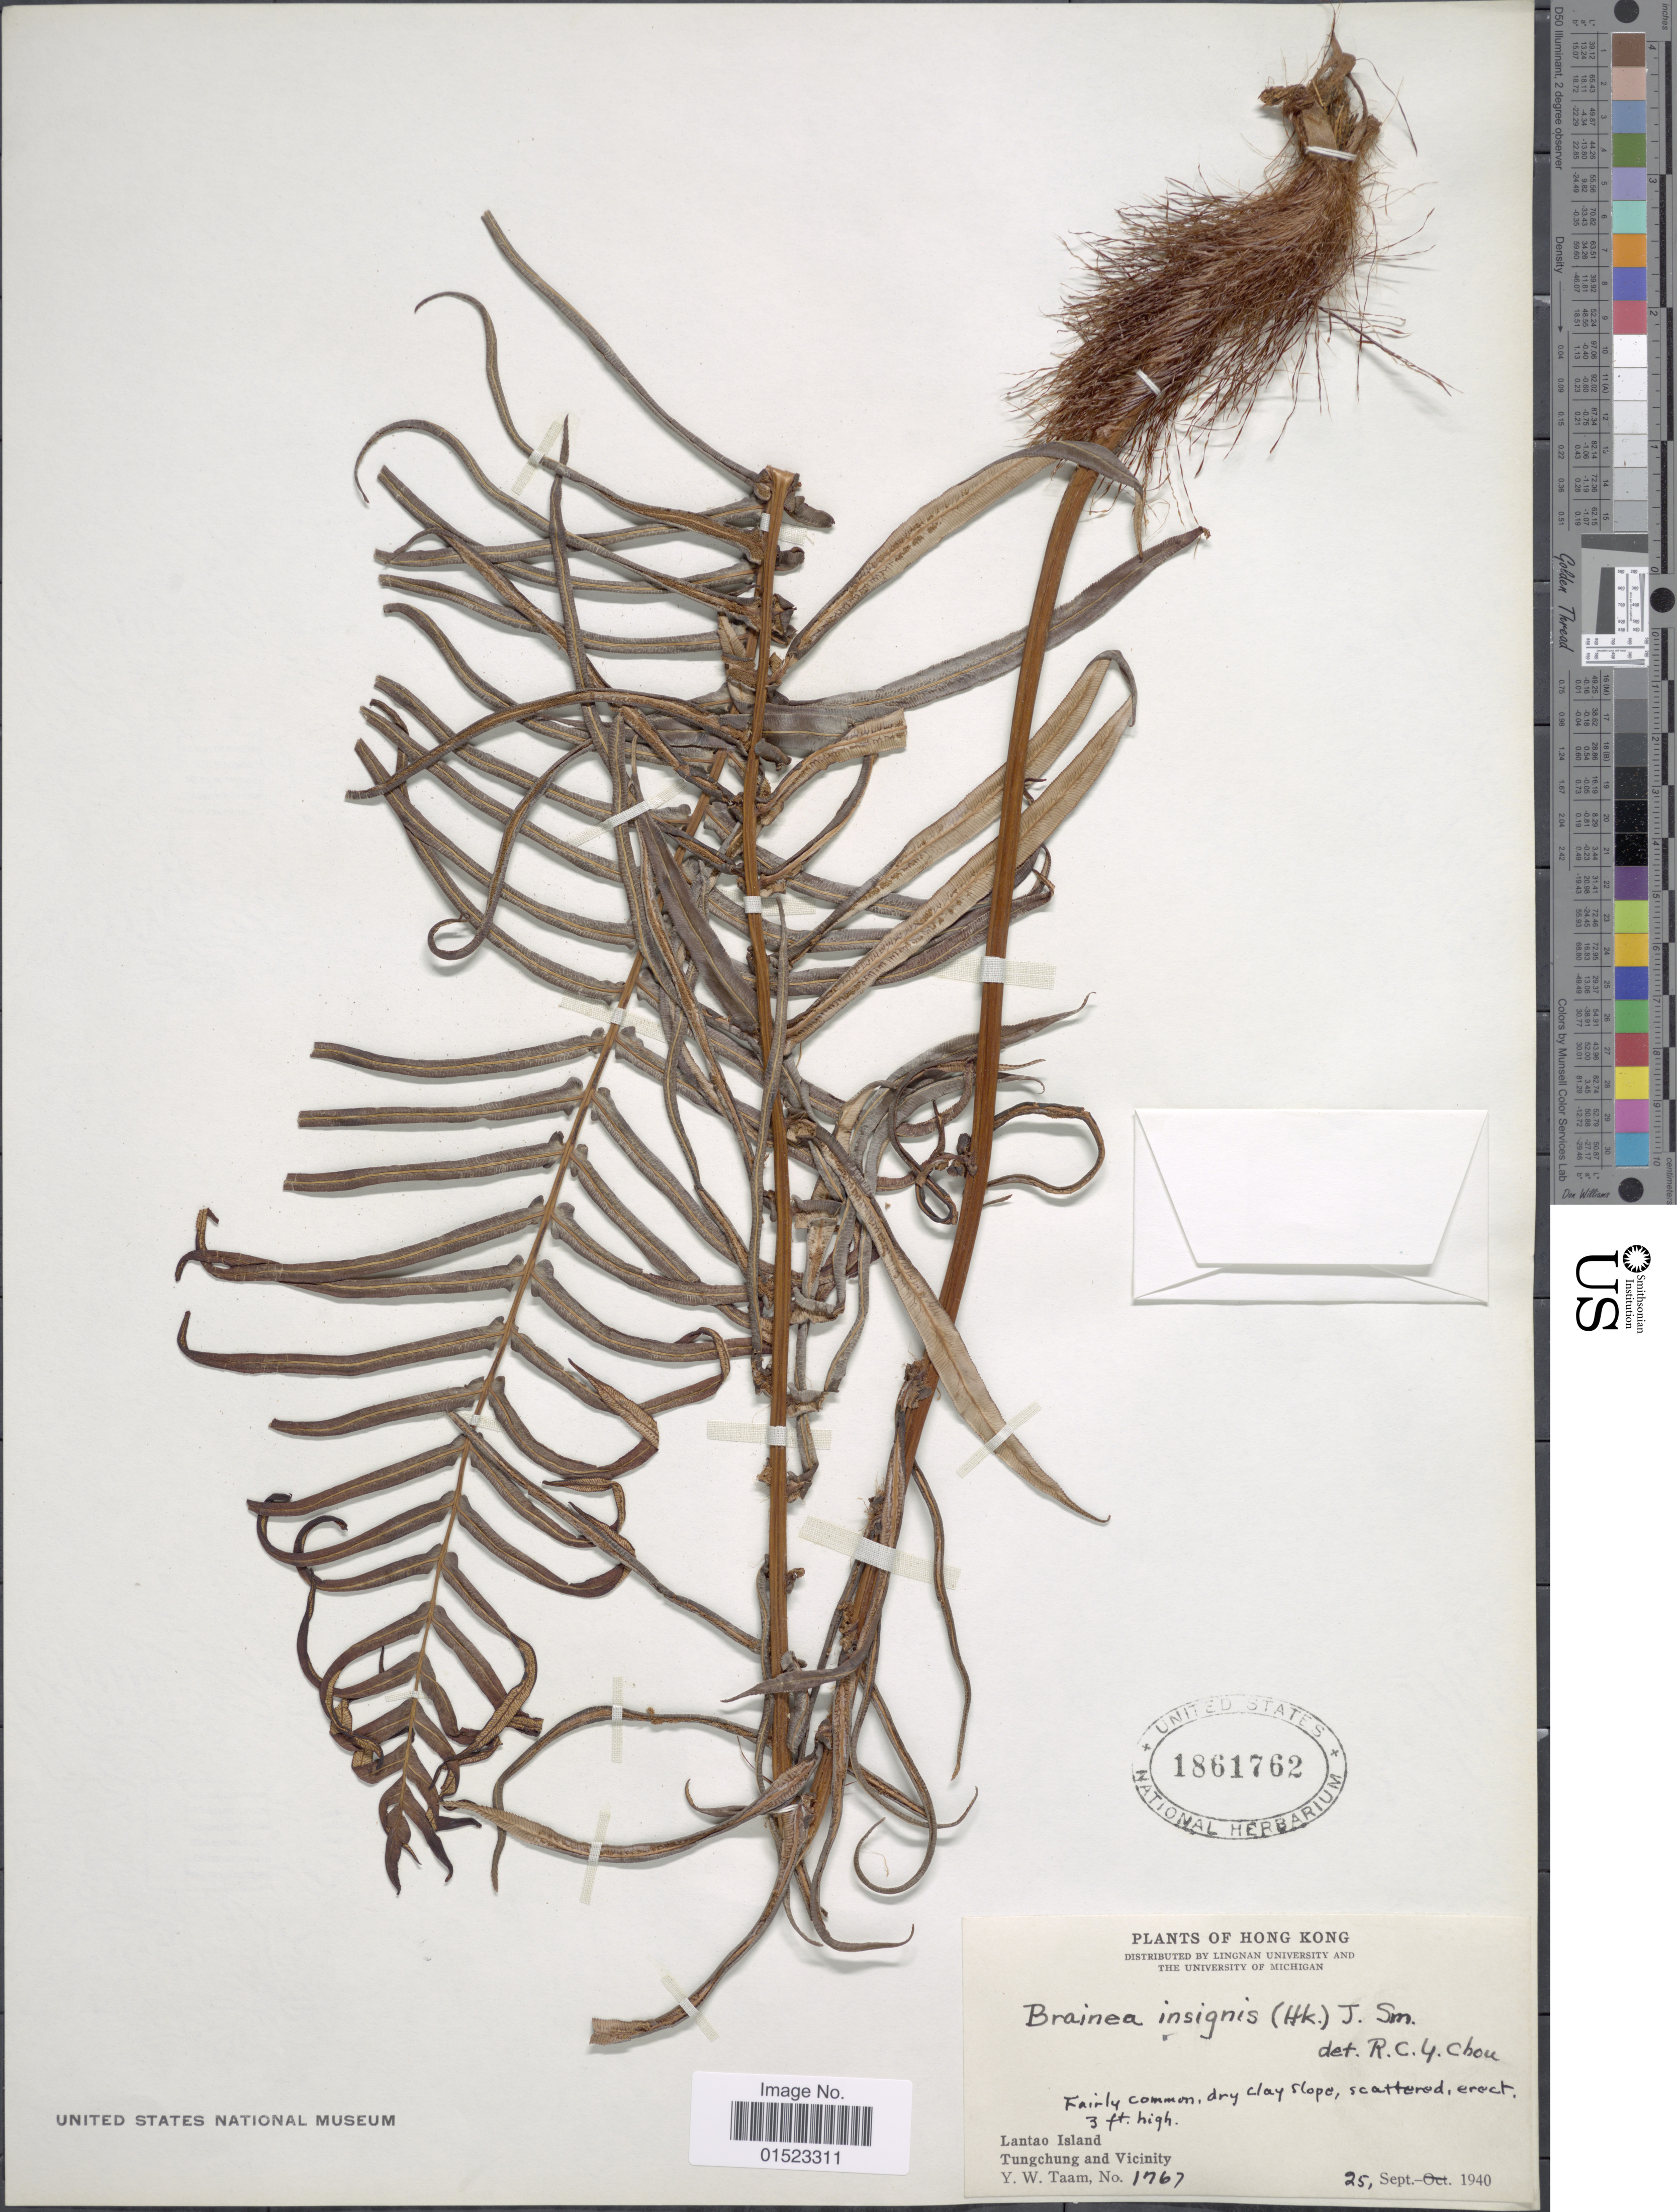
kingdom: Plantae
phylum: Tracheophyta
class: Polypodiopsida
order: Polypodiales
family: Blechnaceae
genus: Brainea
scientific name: Brainea insignis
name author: (Hook.) J. Sm.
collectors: Y. W. Taam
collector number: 1767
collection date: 1940-09-25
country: China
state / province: Hong Kong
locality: Lantao Island, Tungchung and Vicinity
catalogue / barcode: US 1861762